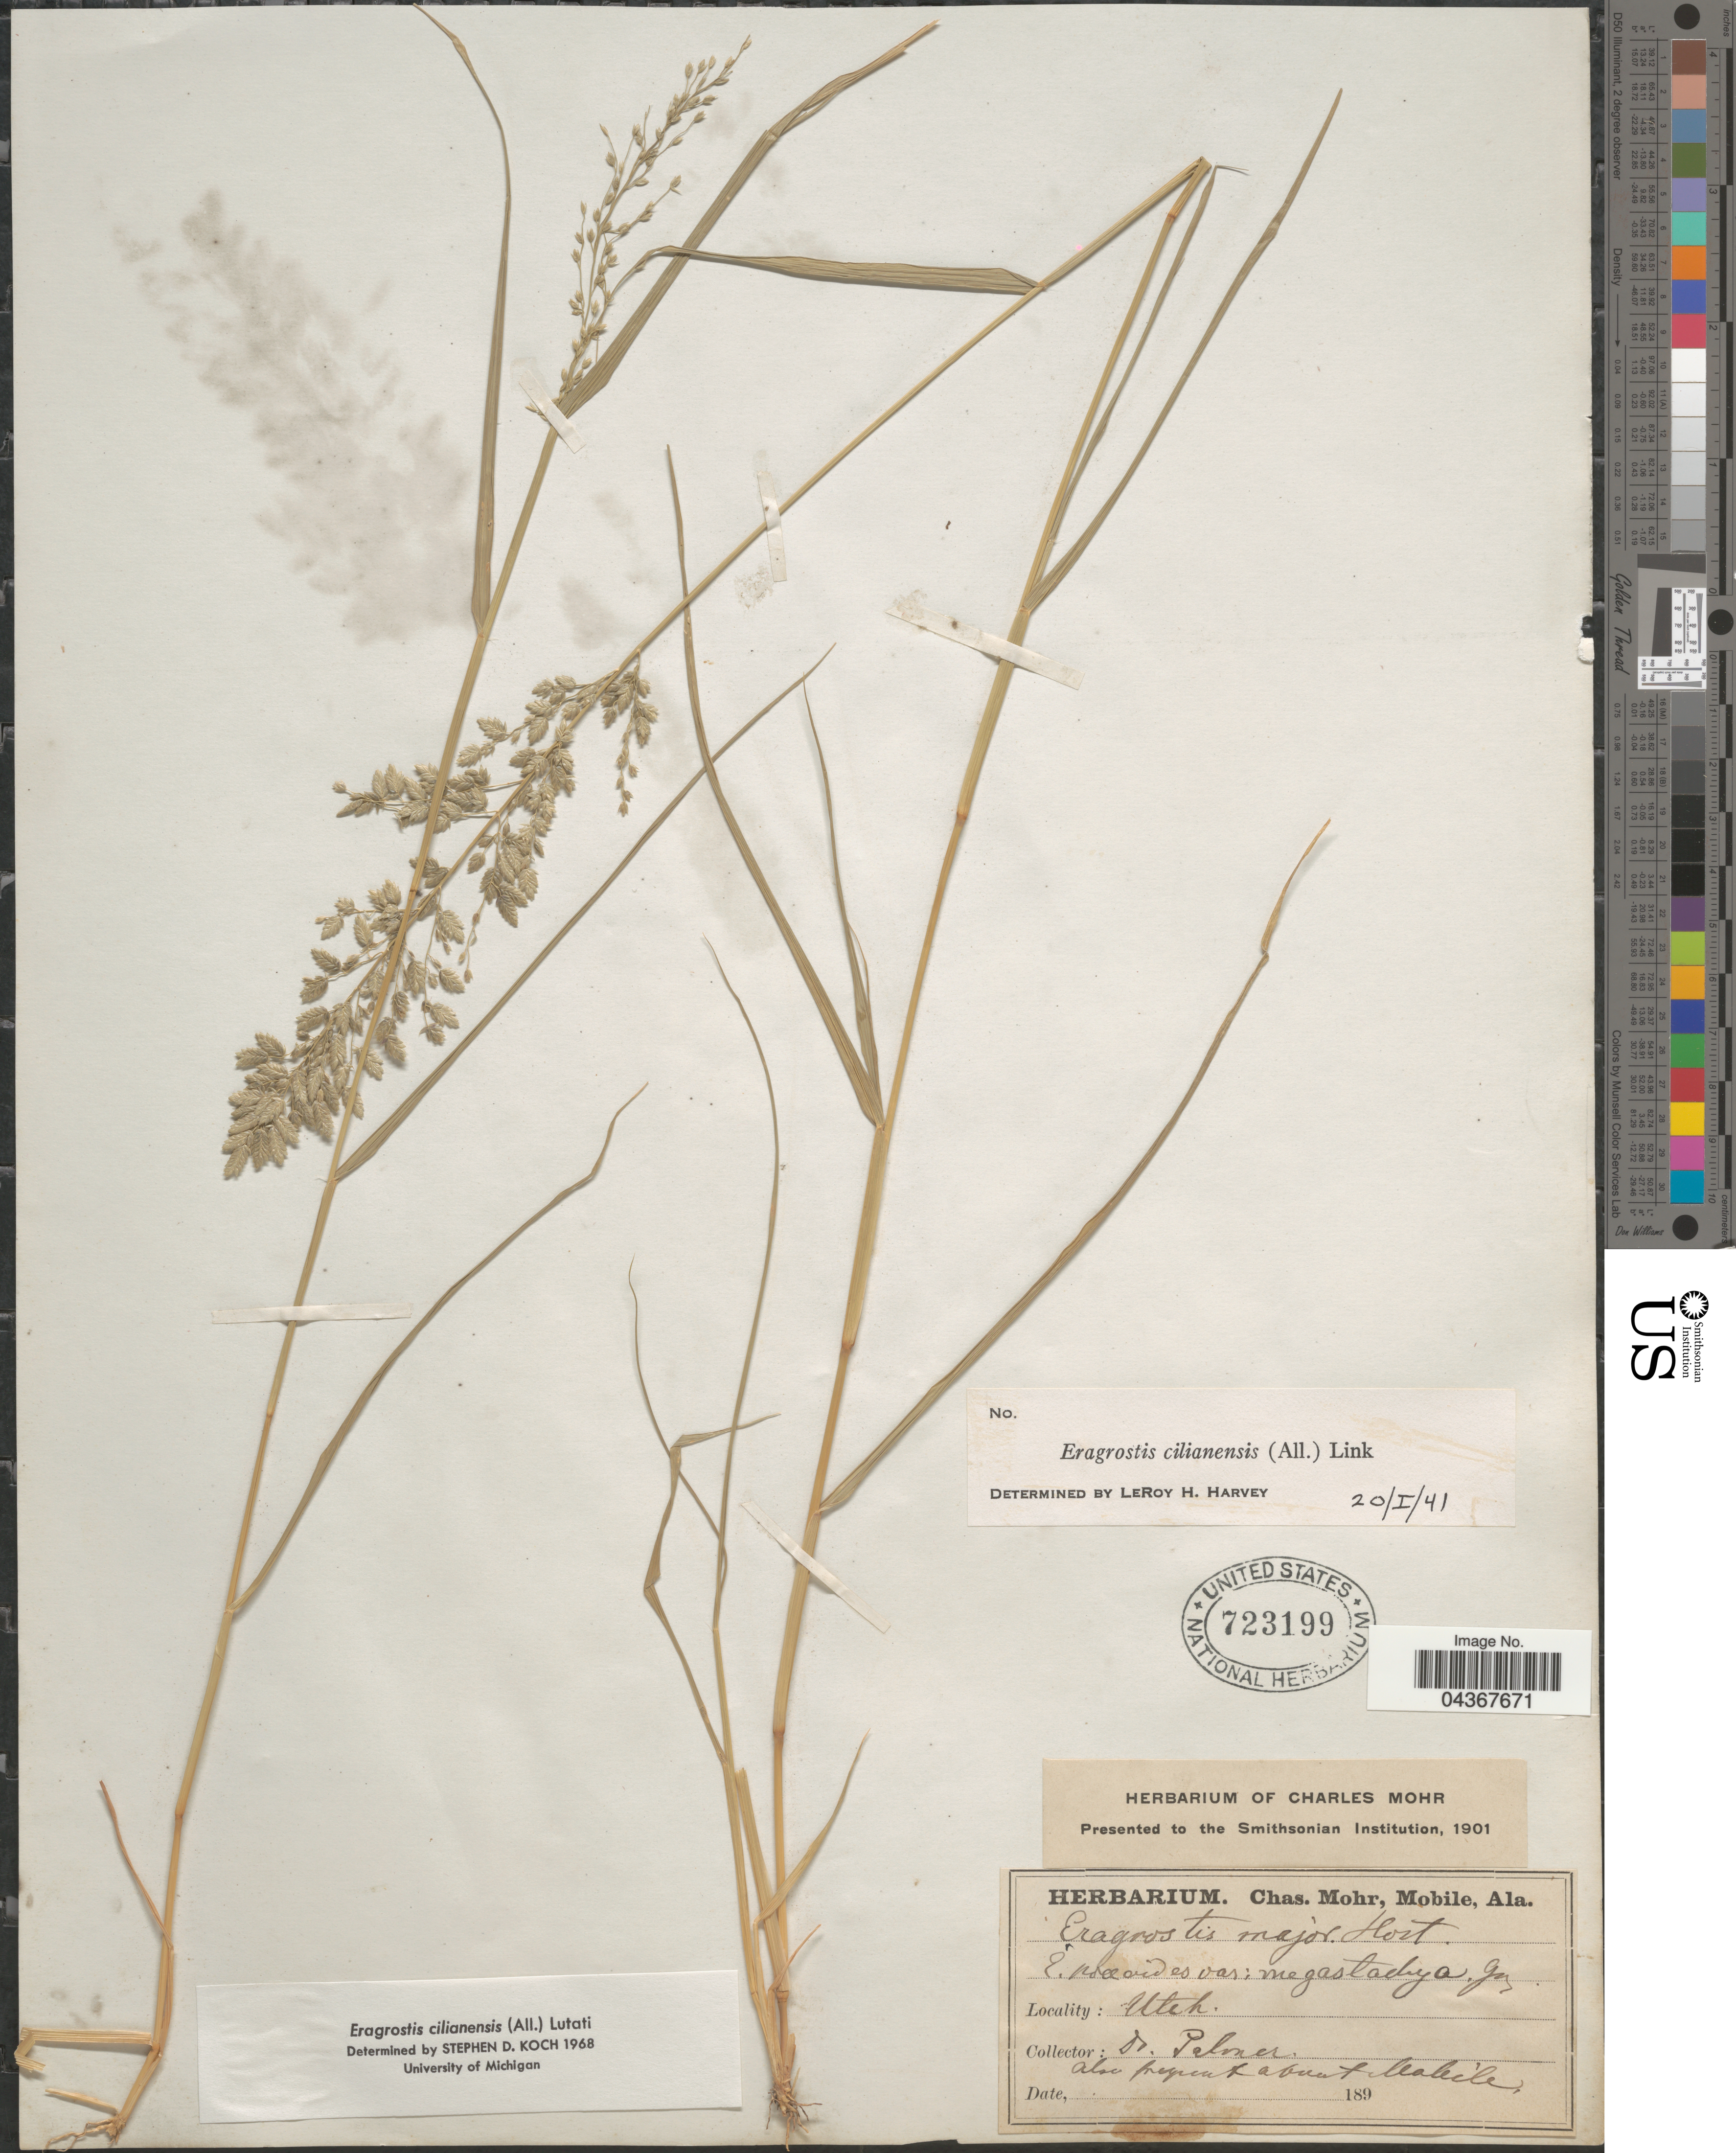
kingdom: Plantae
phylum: Tracheophyta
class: Liliopsida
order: Poales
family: Poaceae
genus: Eragrostis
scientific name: Eragrostis cilianensis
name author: (Bellardi) Vignolo ex Janch.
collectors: Palmer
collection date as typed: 189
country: United States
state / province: Utah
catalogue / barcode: US 723199